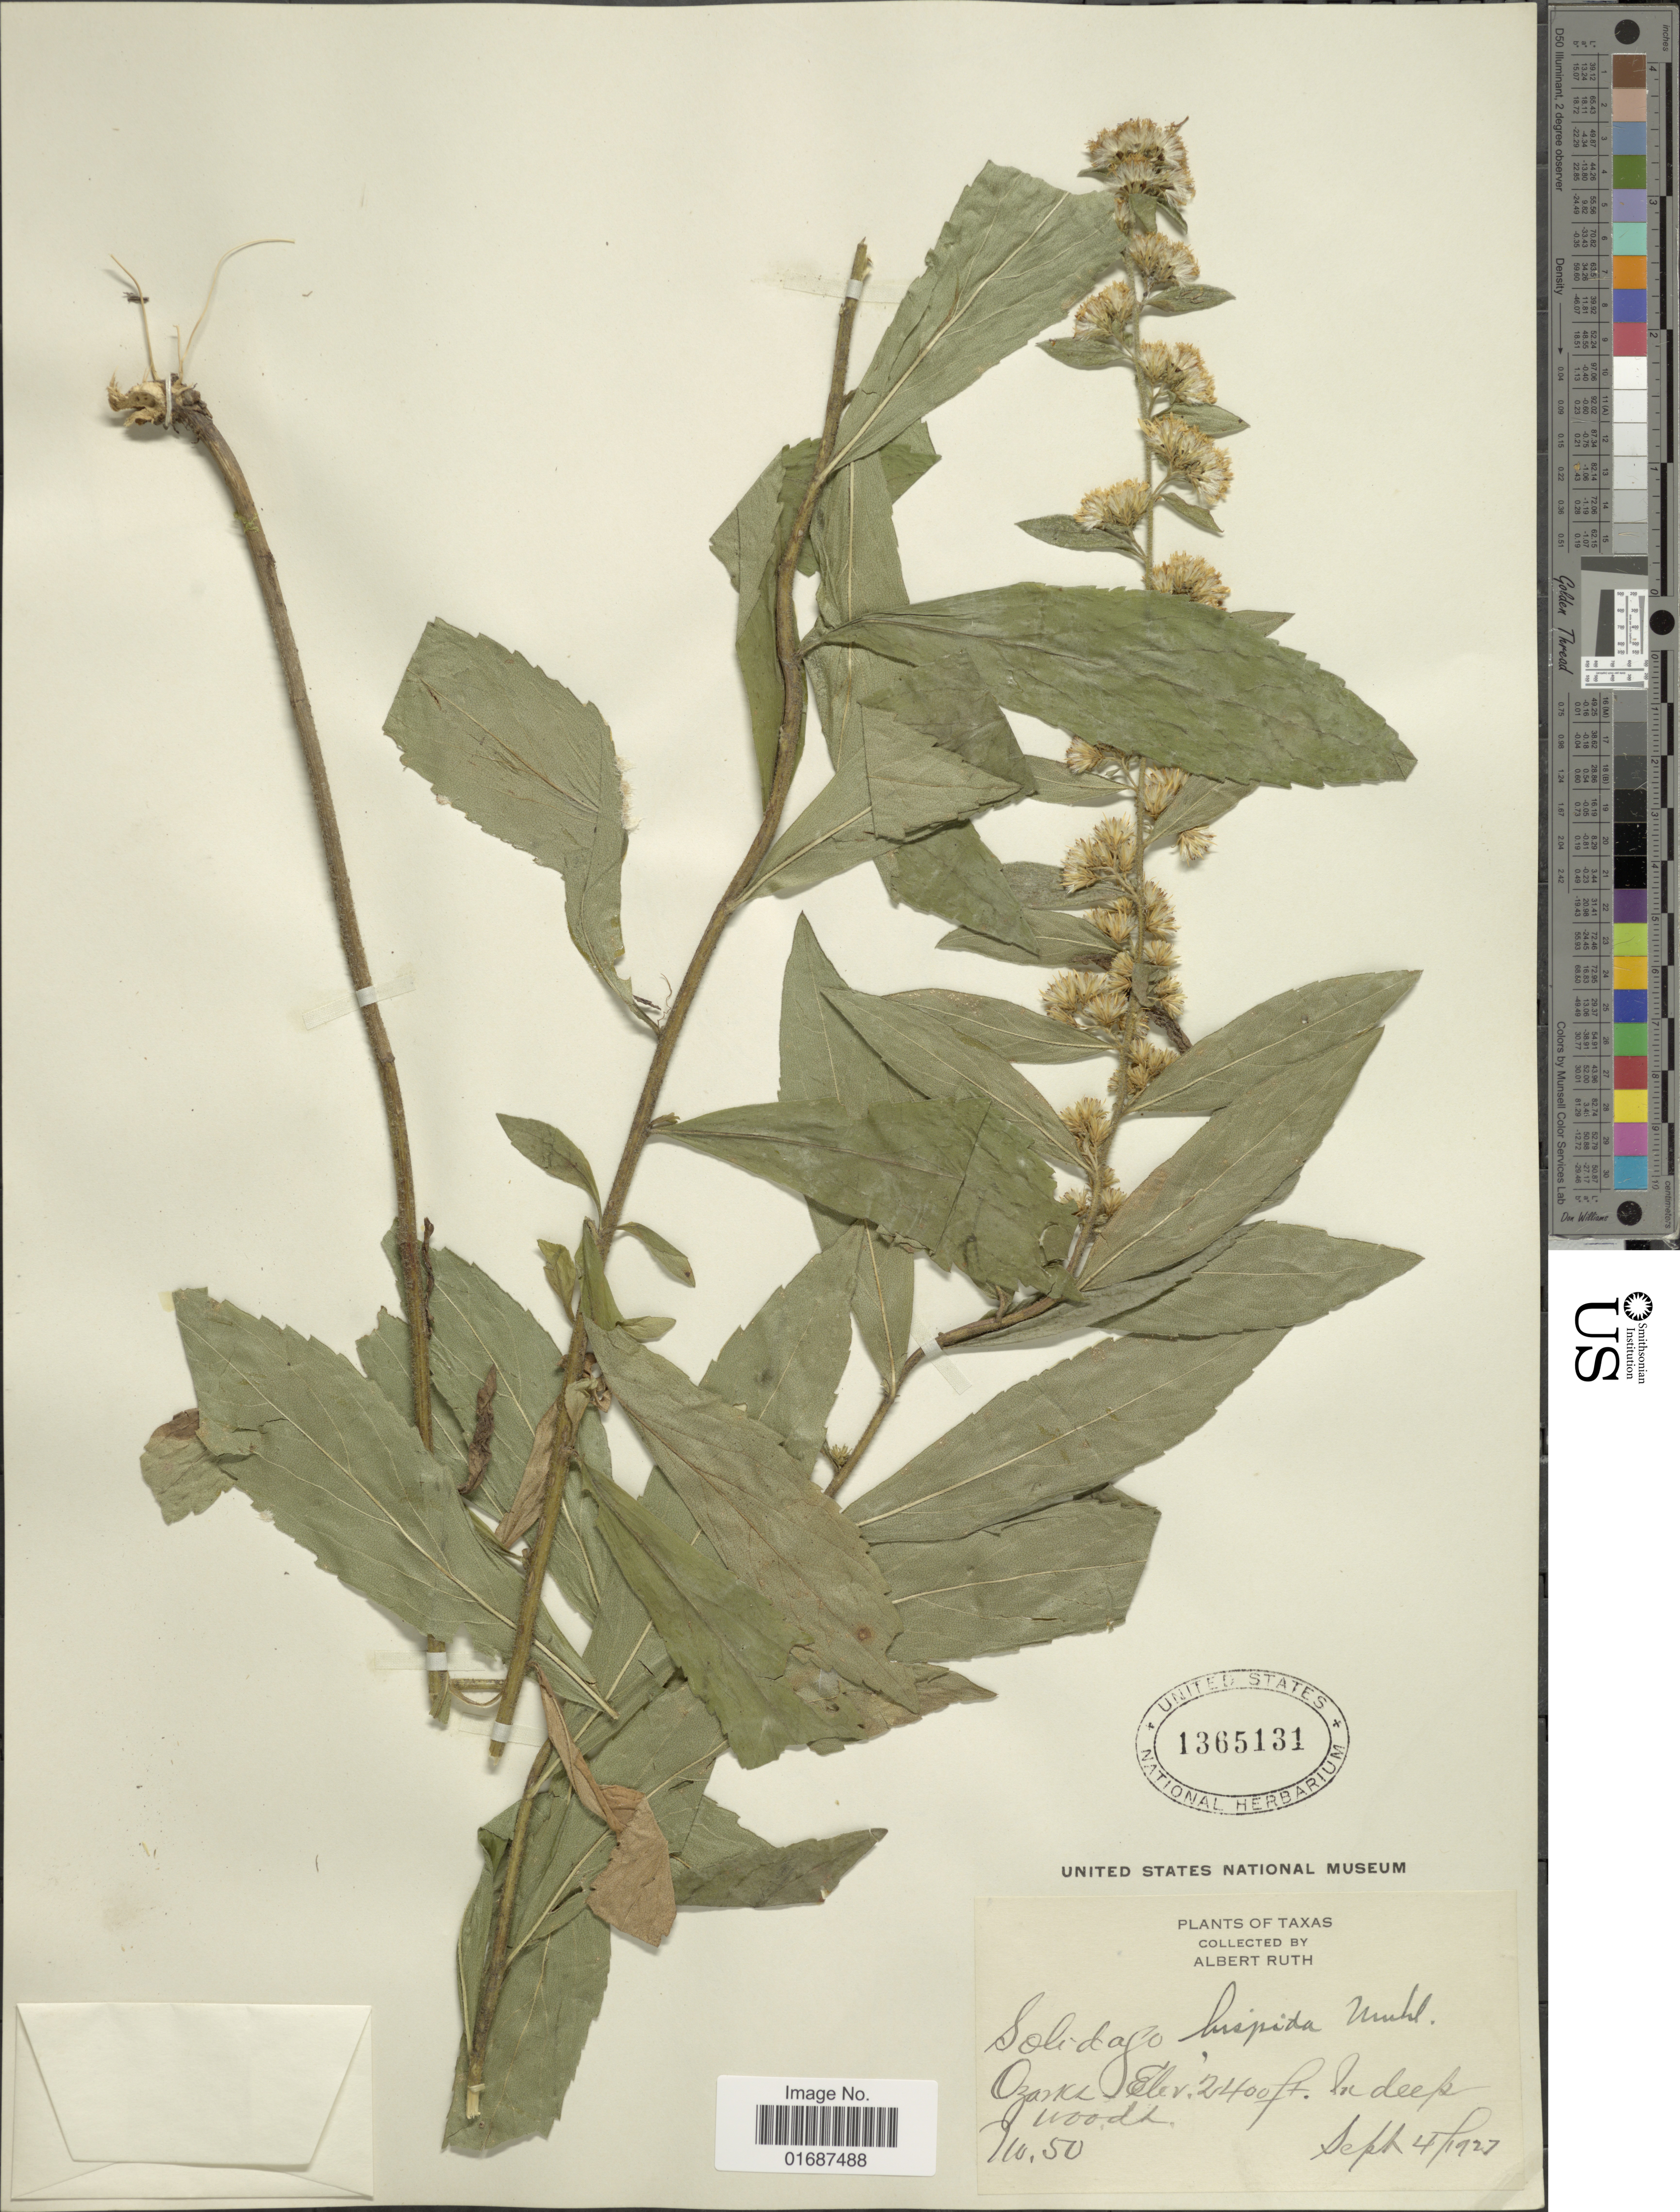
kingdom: Plantae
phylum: Tracheophyta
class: Magnoliopsida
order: Asterales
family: Asteraceae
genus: Solidago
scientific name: Solidago hispida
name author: Muhl. ex Willd.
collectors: A. Ruth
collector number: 50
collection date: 1927-09-04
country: United States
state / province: Texas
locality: Ozarks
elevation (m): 732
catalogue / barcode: US 1365131